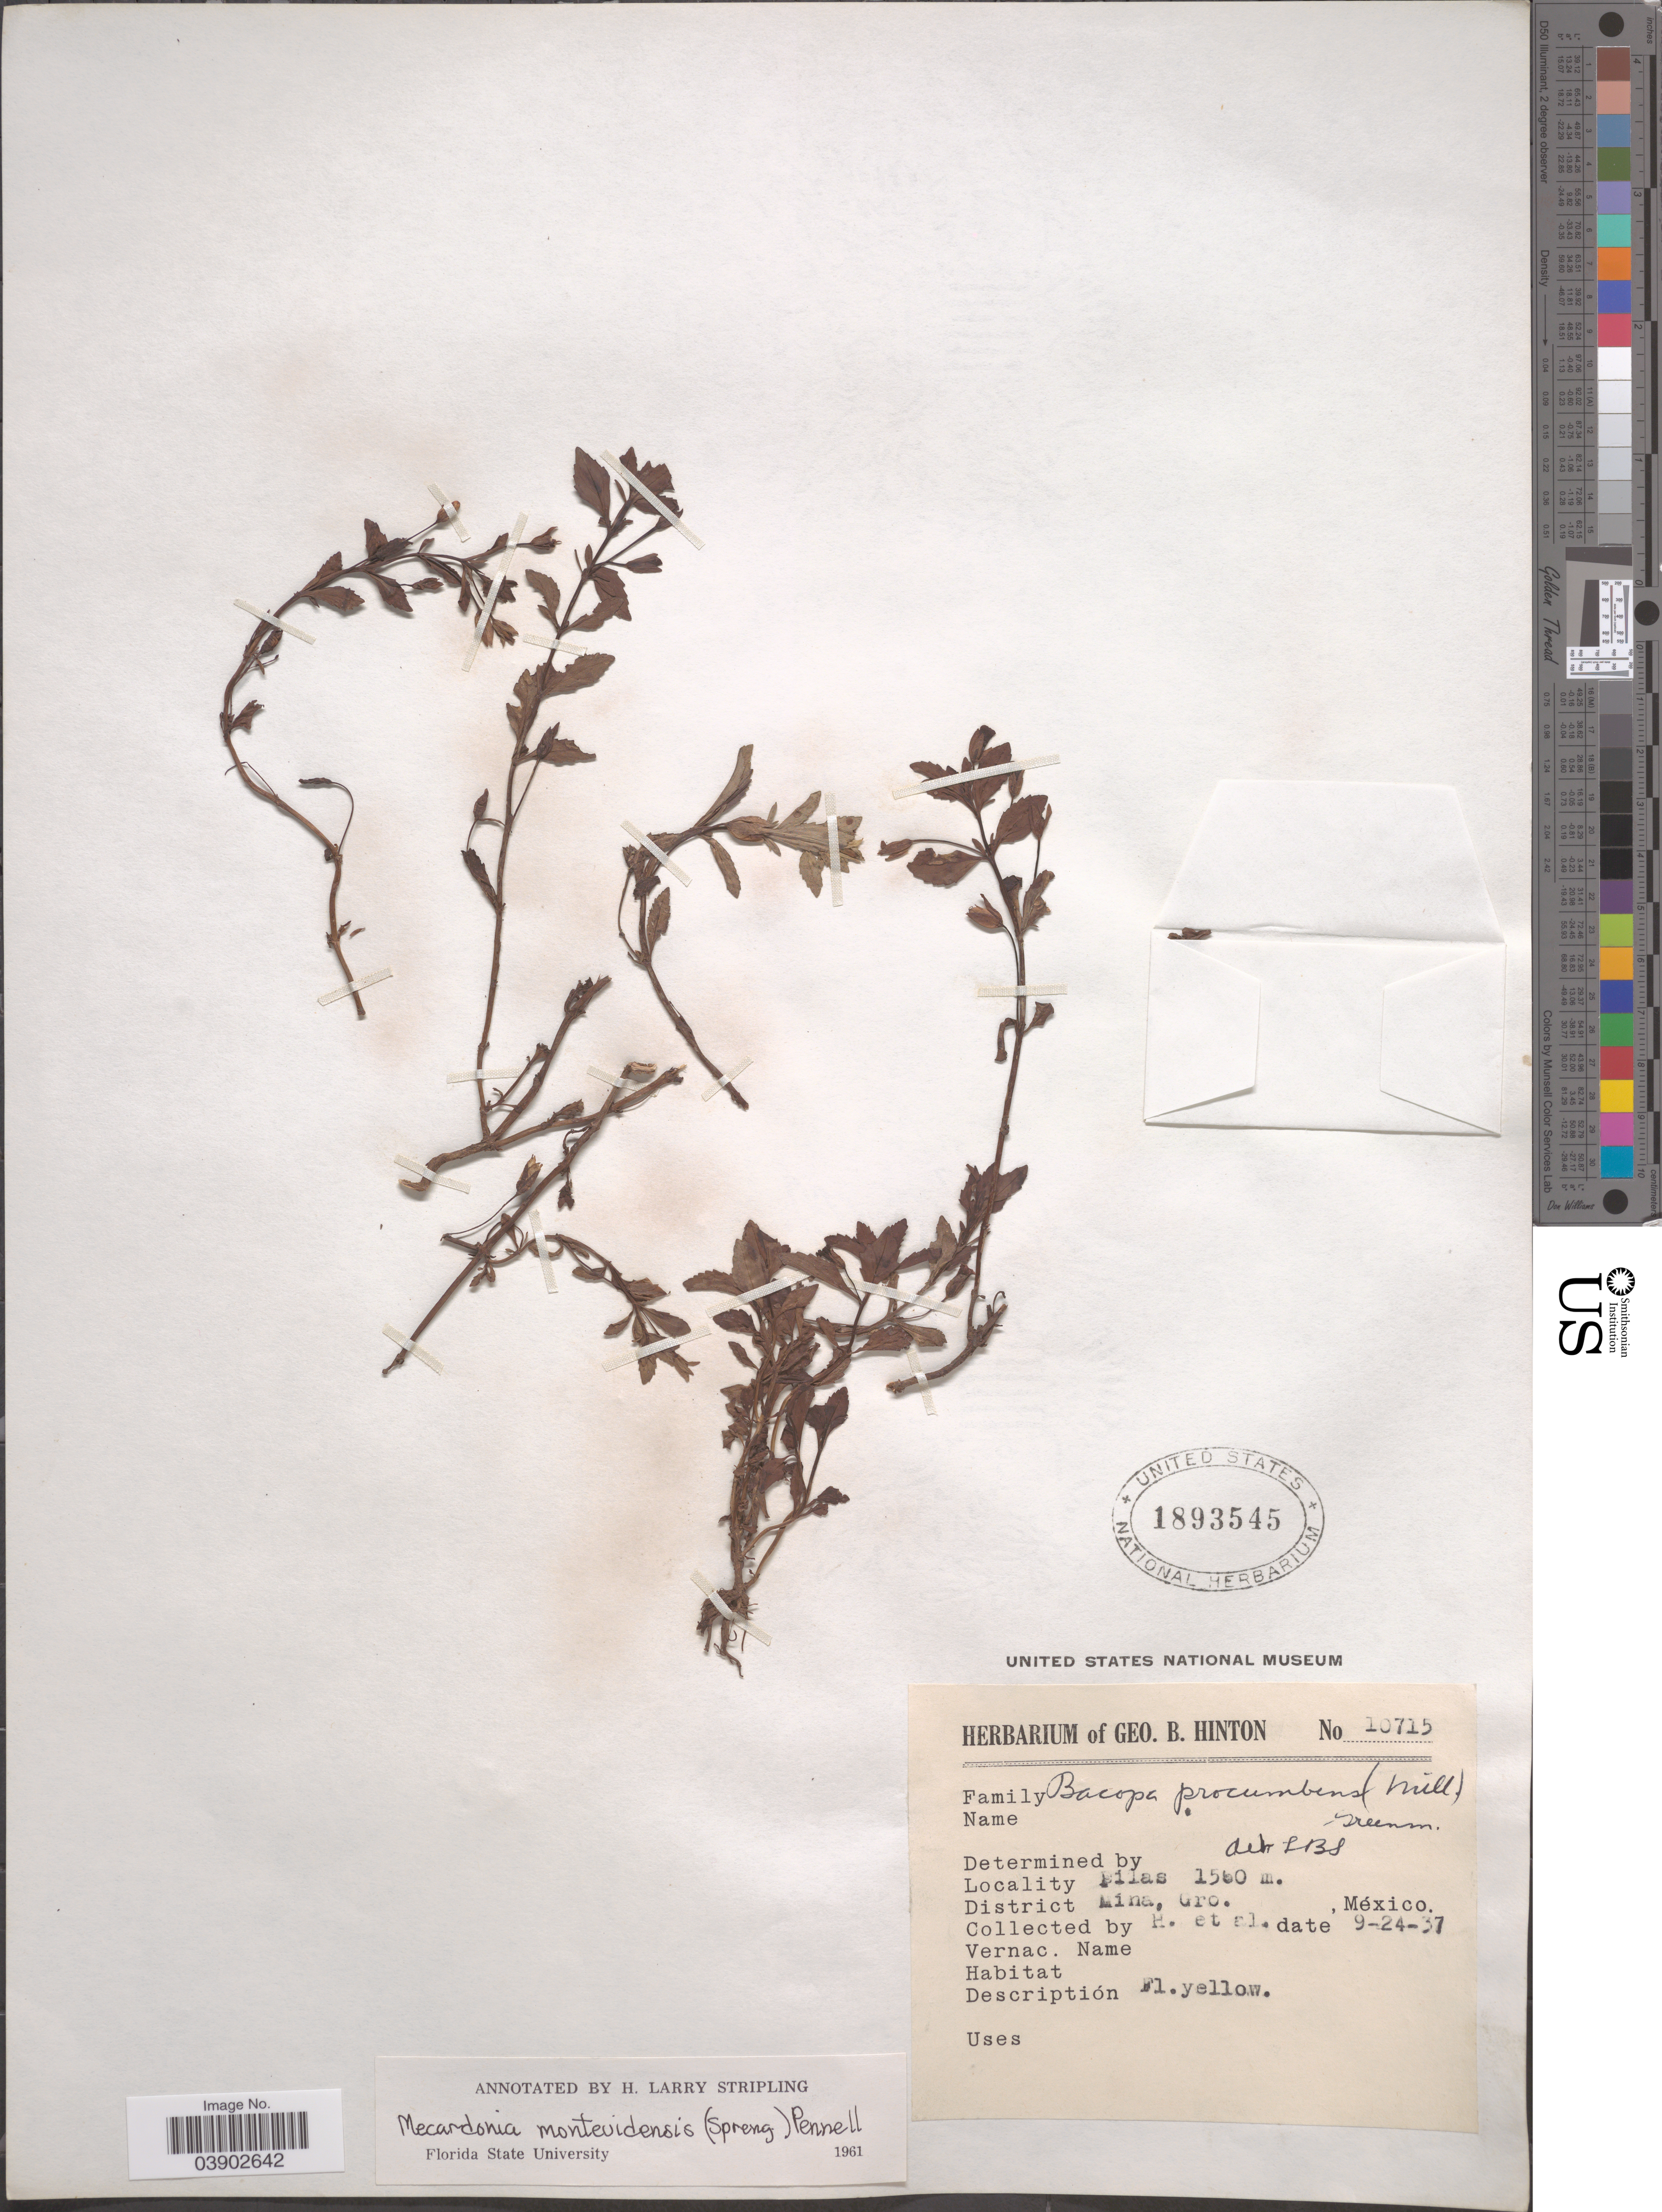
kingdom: Plantae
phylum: Tracheophyta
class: Magnoliopsida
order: Lamiales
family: Plantaginaceae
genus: Mecardonia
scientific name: Mecardonia procumbens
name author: (Mill.) Small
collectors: G. B. Hinton & et al.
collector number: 10715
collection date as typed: Transcribed d/m/y: 24/9/37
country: Mexico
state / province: Guerrero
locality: Bilas. District Mina.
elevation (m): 1550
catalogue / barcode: US 1893545